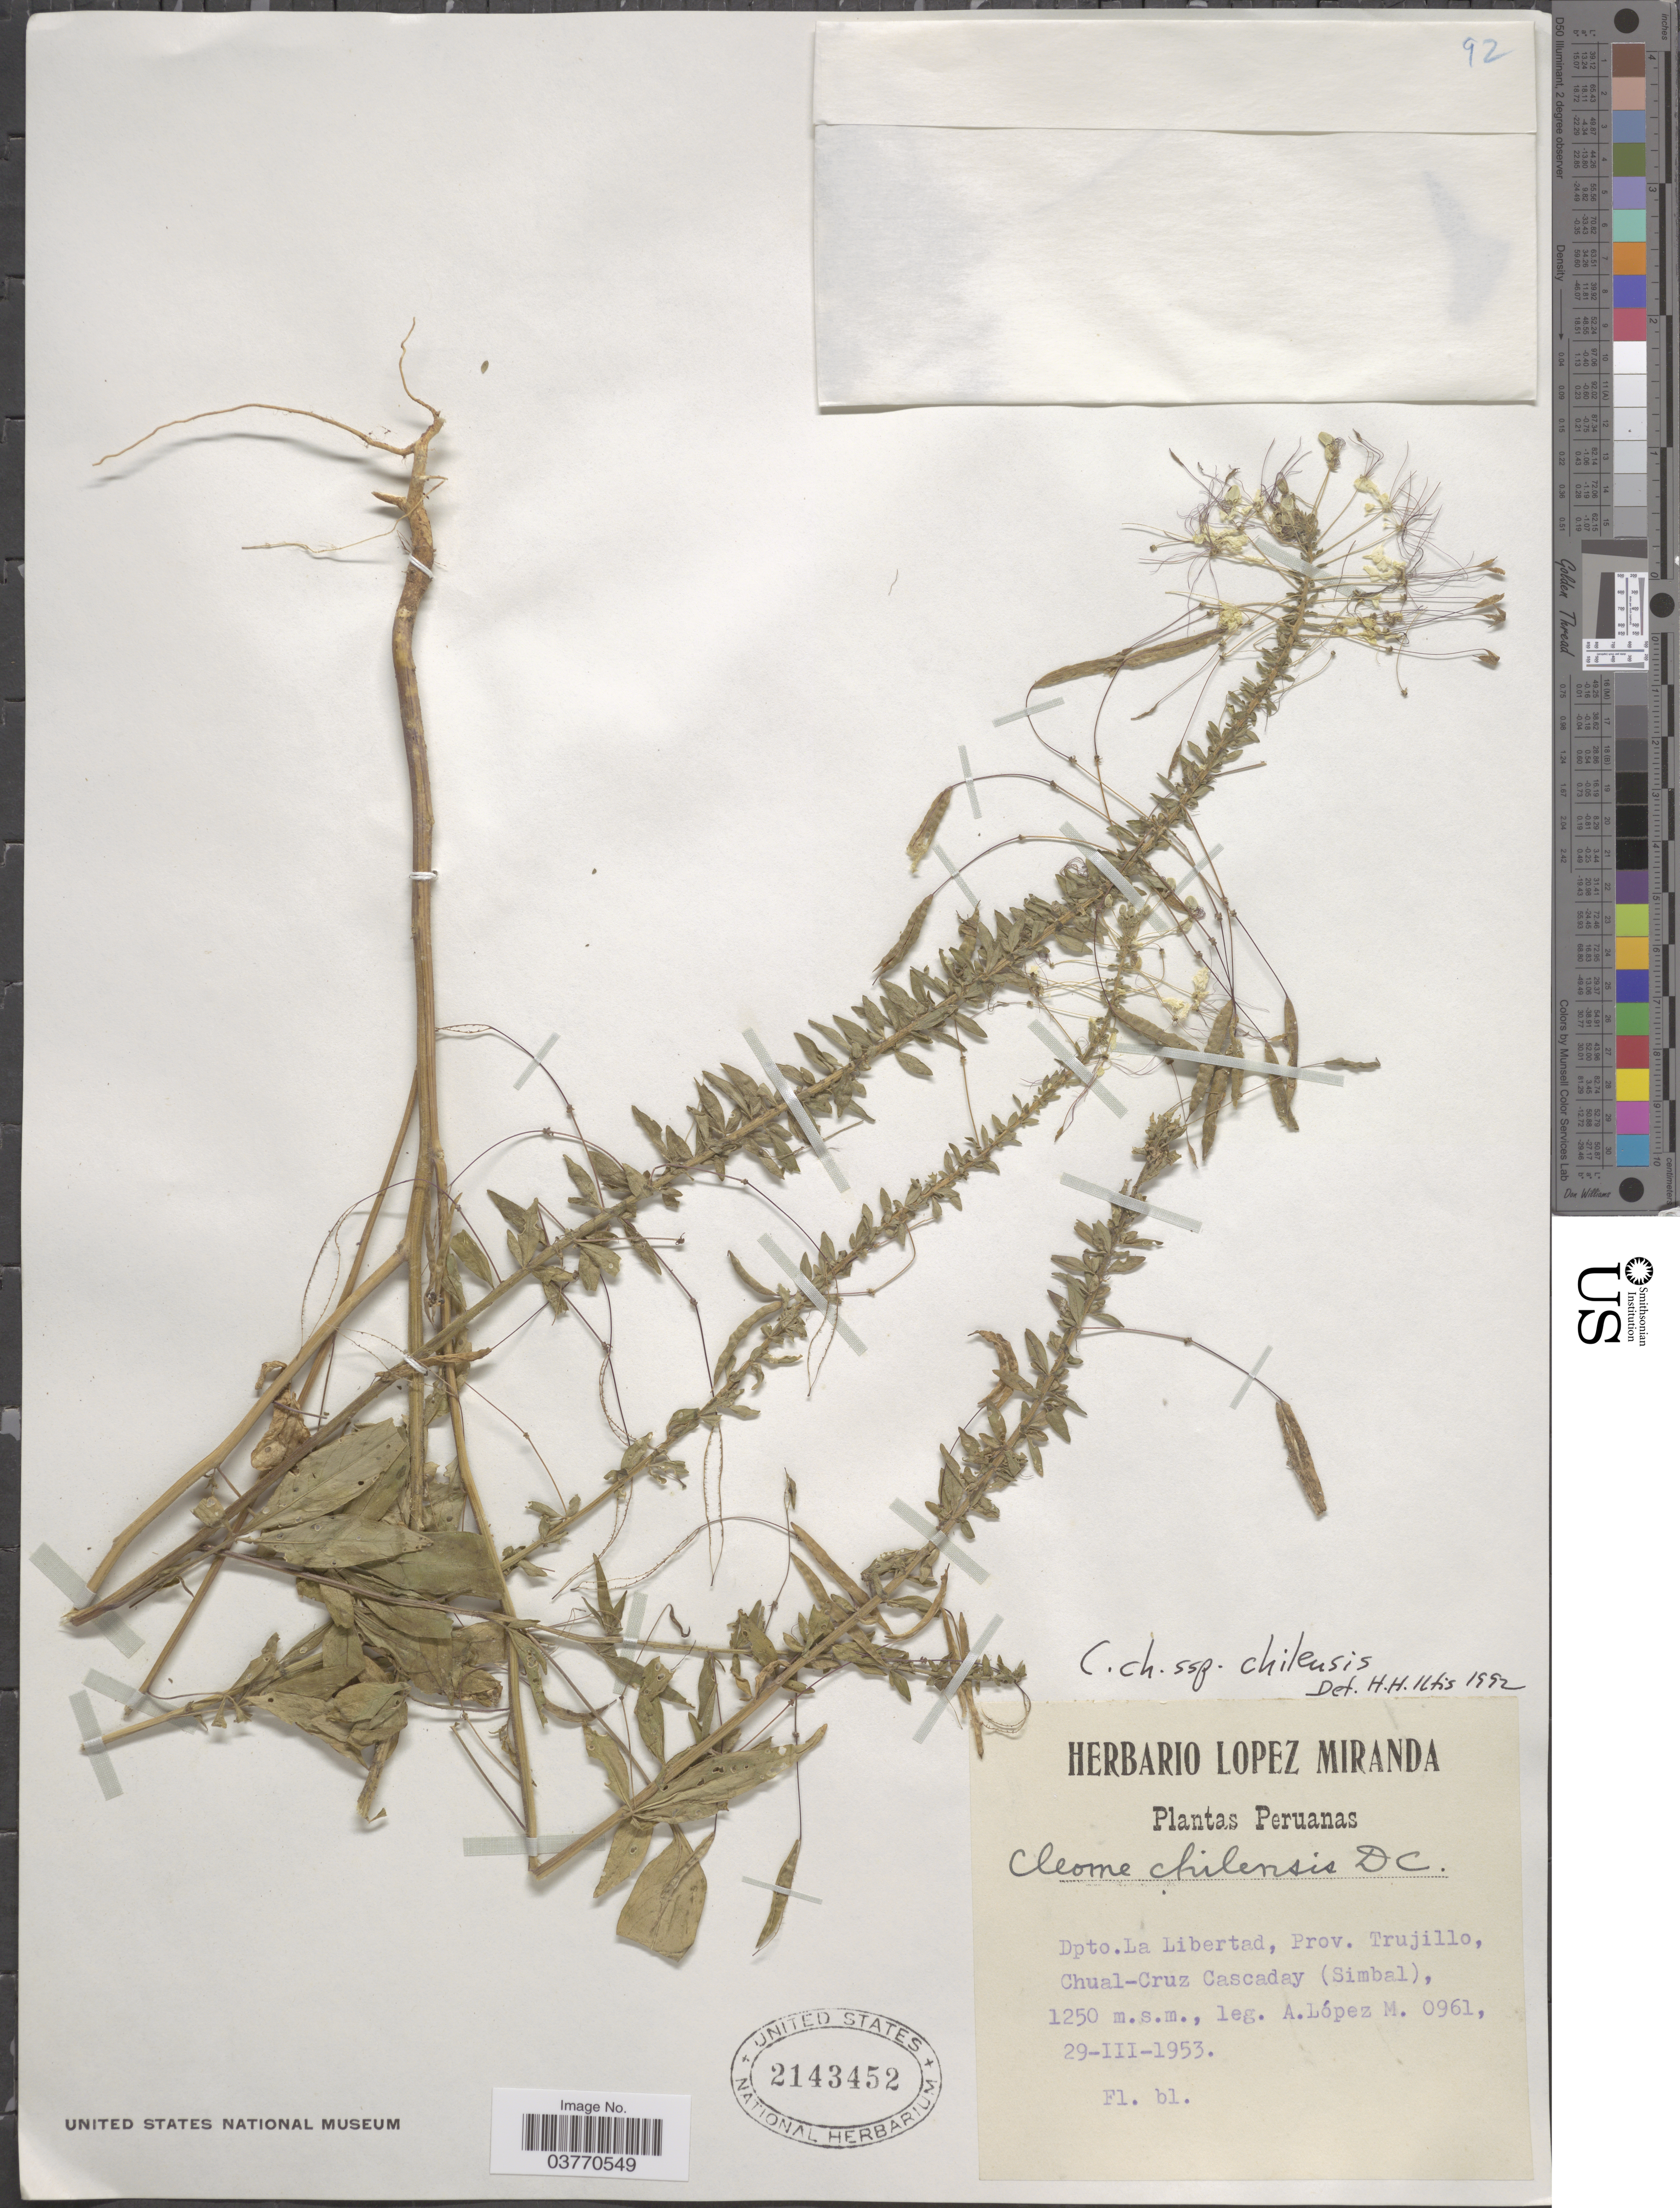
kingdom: Plantae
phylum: Tracheophyta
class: Magnoliopsida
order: Brassicales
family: Cleomaceae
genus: Andinocleome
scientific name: Andinocleome chilensis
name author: (DC.) Iltis ex E.M. McGinty & Roalson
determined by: Strong, M. T., (US), Smithsonian Institution - National Museum of Natural History (UNITED STATES)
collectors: A. López M.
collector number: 0961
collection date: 1953-03-29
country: Peru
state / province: La Libertad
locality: Dpto. La Libertad, Prov. Trujillo, Chual-Cruz Cascaday (Simbal).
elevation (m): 1250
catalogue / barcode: US 2143452